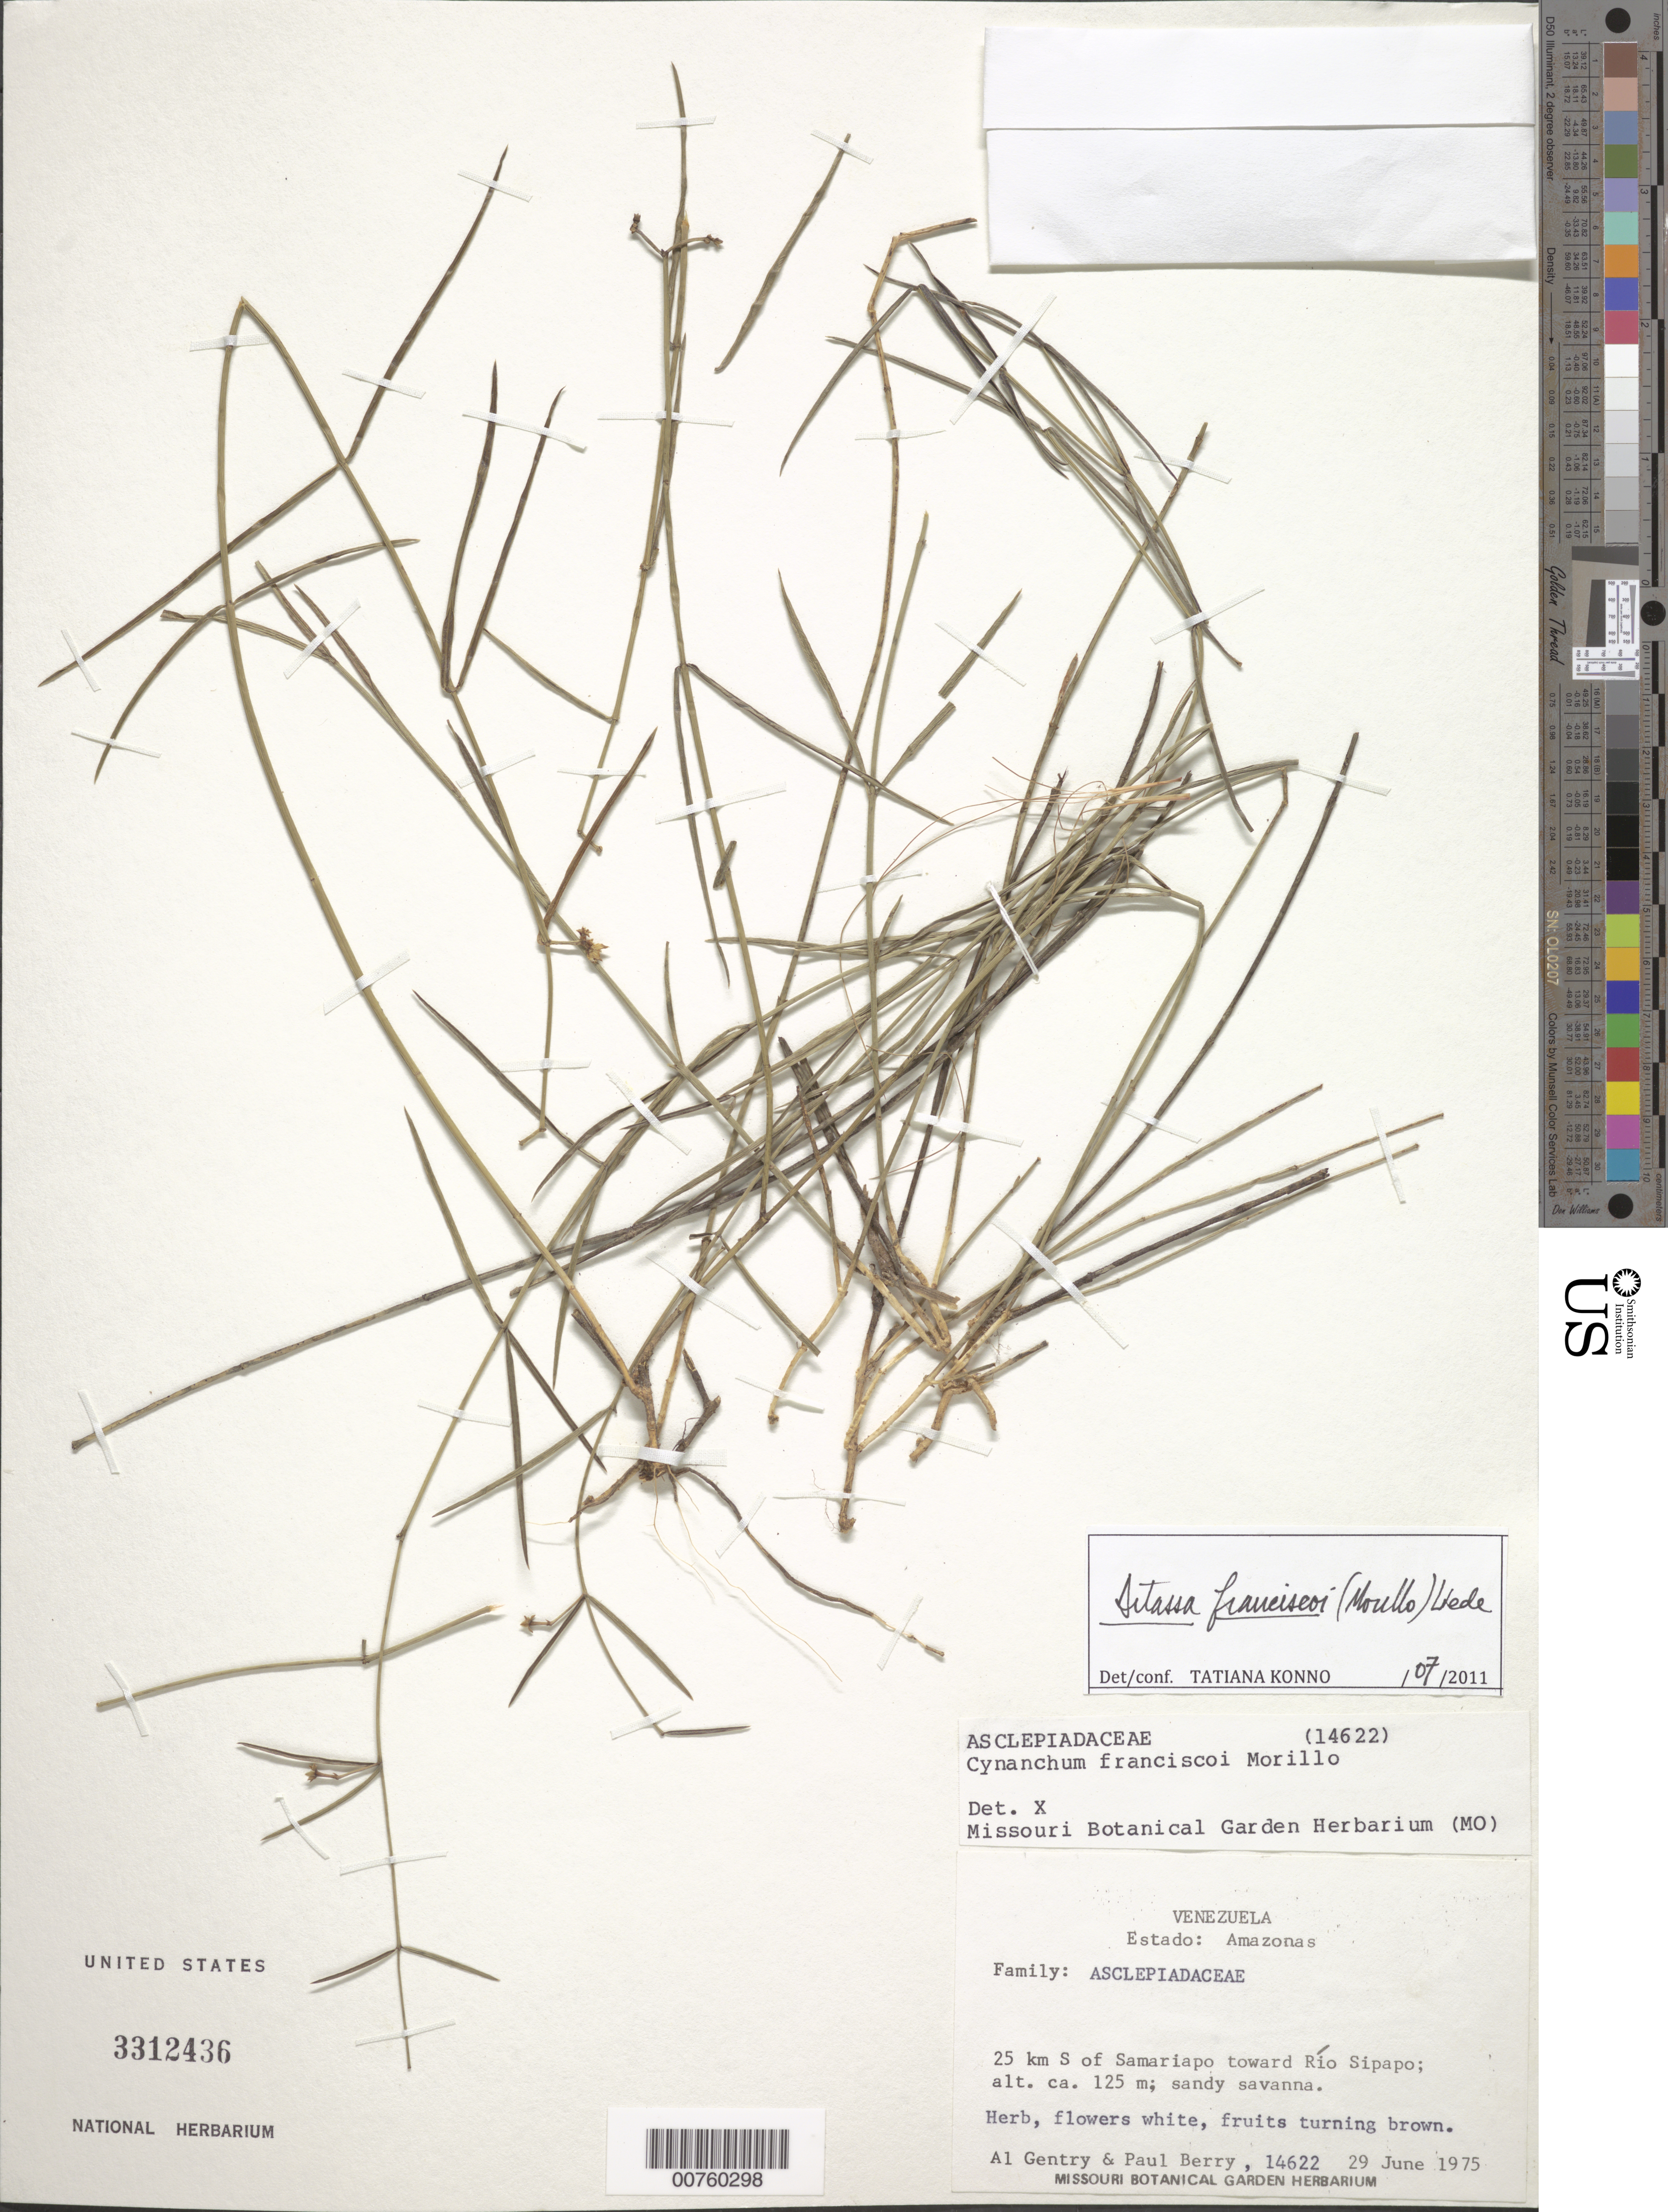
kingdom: Plantae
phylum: Tracheophyta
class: Magnoliopsida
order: Gentianales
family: Apocynaceae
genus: Ditassa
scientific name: Ditassa franciscoi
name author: (Morillo) Liede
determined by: Konno, T.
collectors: A. H. Gentry & P. Berry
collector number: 14622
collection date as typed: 29-Jun-75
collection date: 1975-06-29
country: Venezuela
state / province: Amazonas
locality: Río Sipapo, 25 km S of Samariapo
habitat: Sandy savanna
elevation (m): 125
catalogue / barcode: US 3312436